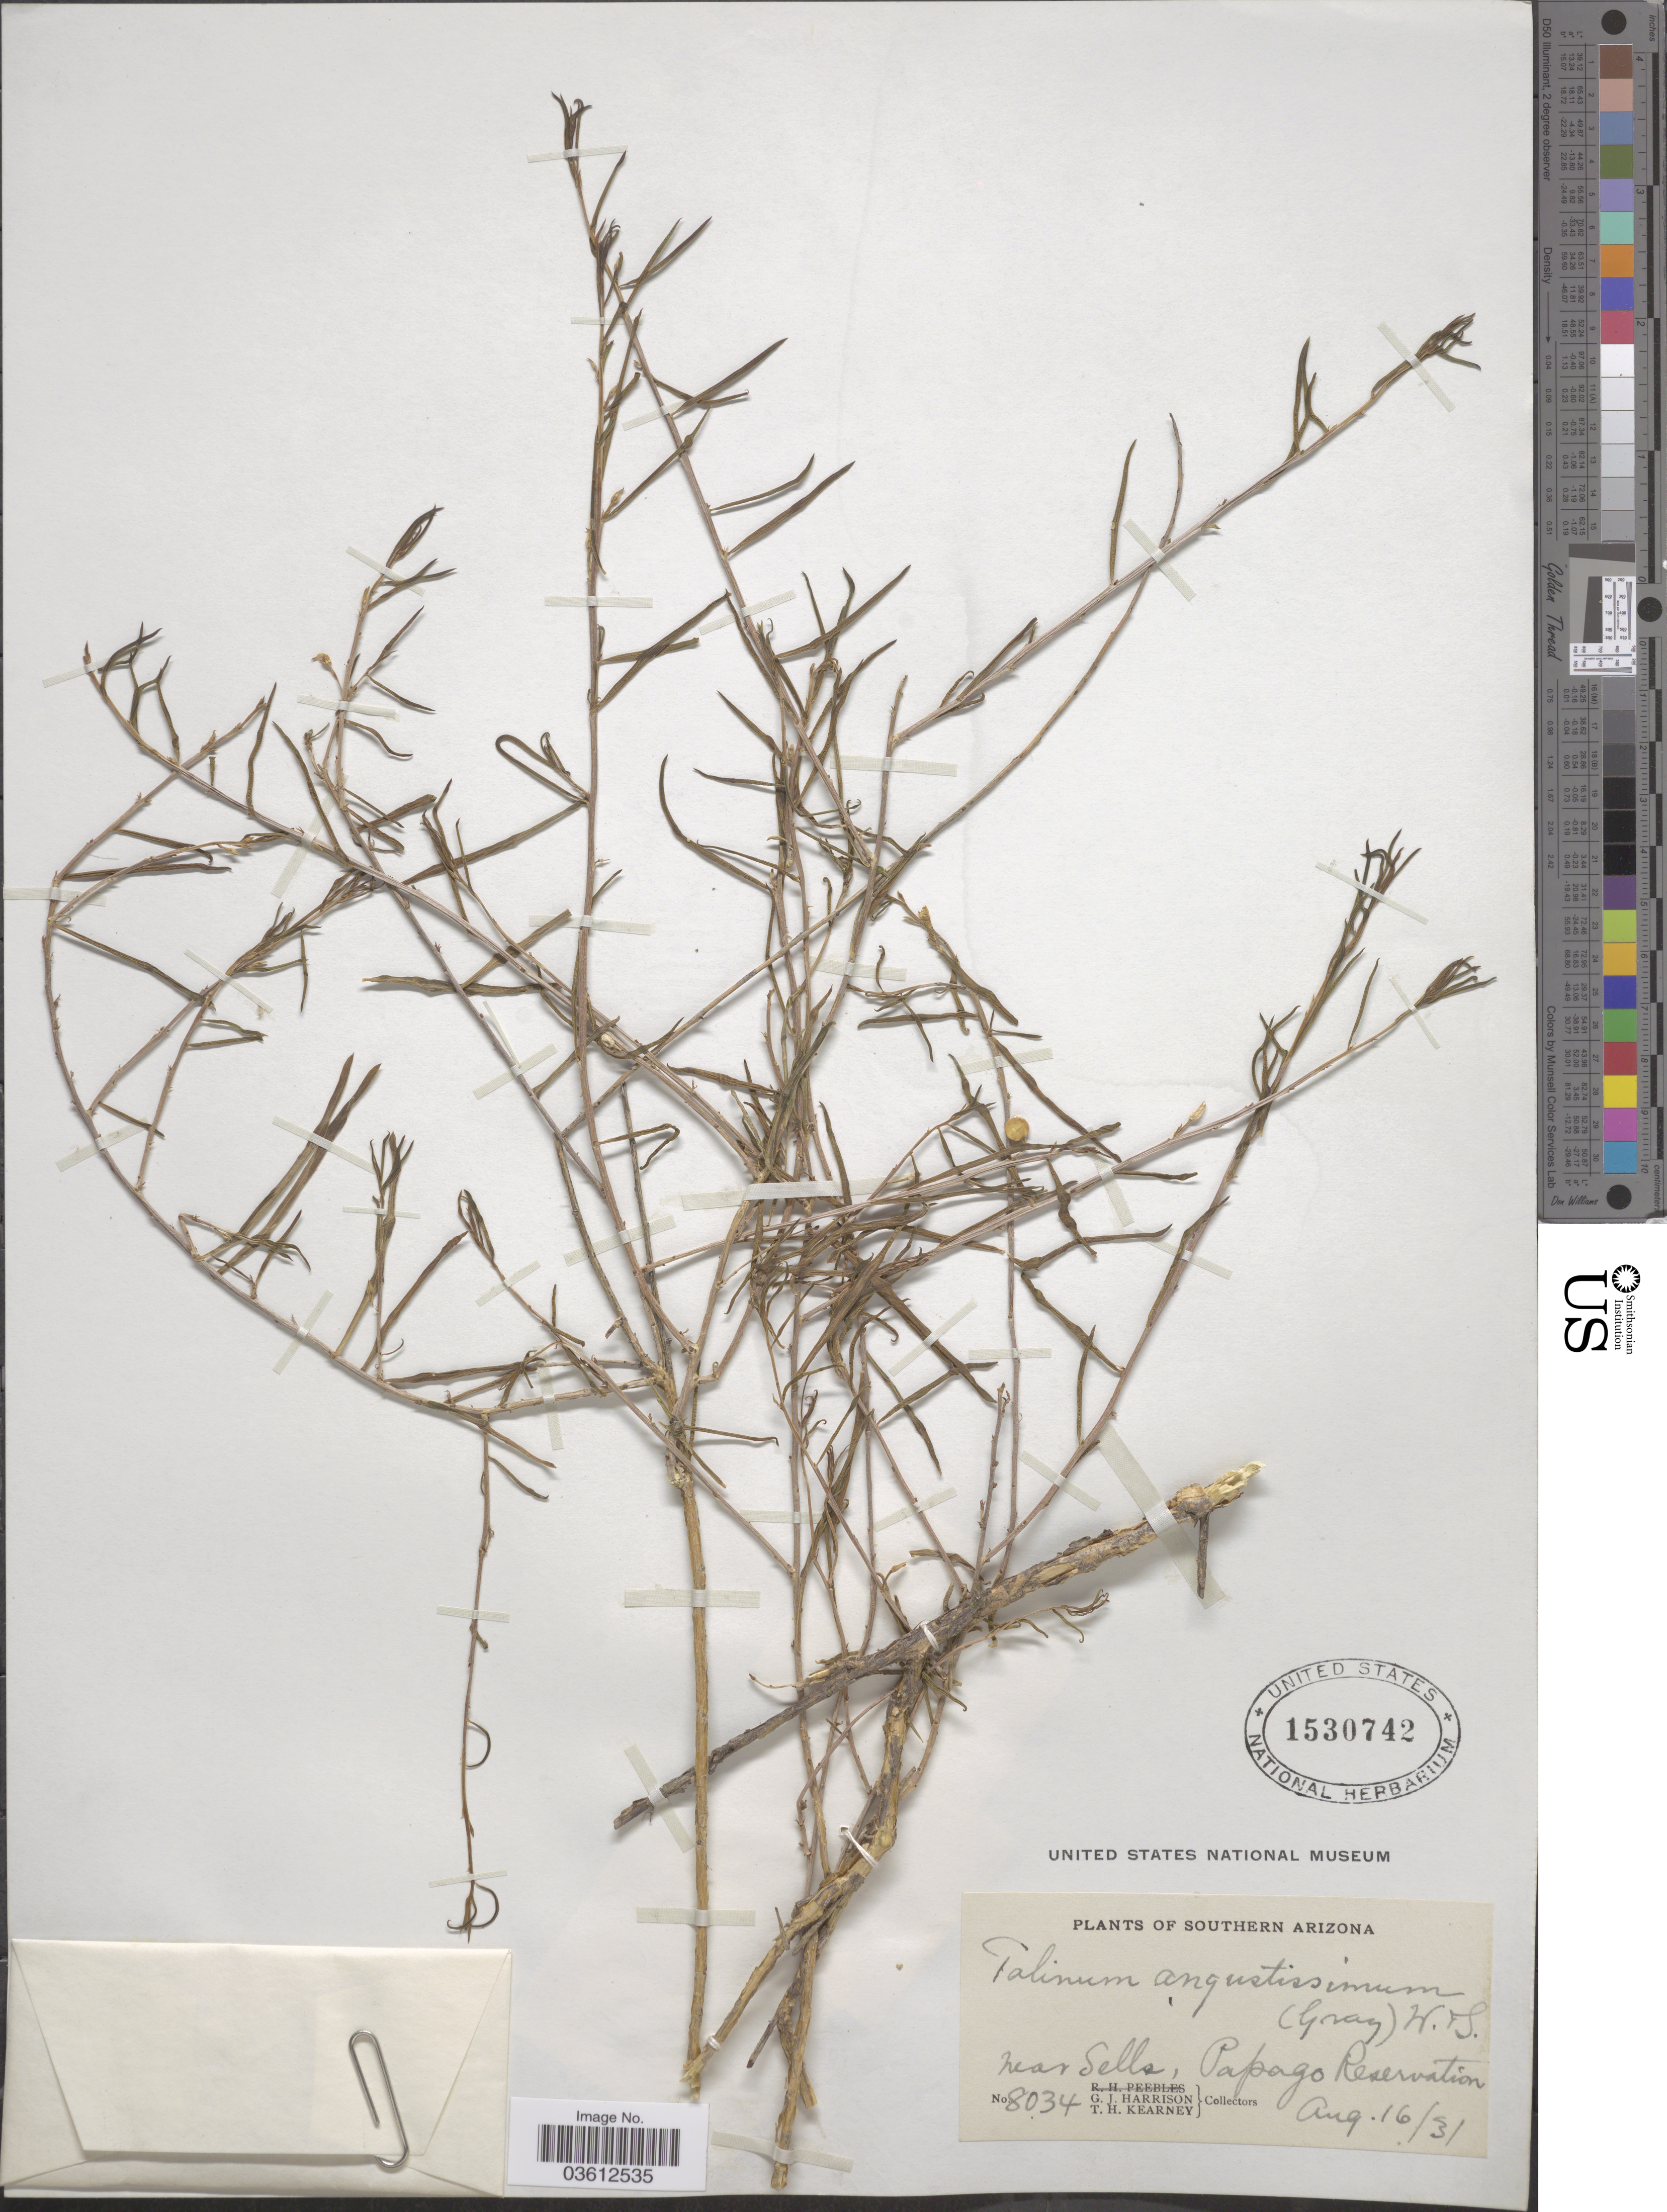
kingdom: Plantae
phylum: Tracheophyta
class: Magnoliopsida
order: Caryophyllales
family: Talinaceae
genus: Talinum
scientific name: Talinum angustissimum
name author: (Engelm.) Wooton & Standl.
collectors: G. J. Harrison & T. H. Kearney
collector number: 8034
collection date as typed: Transcribed d/m/y: 16/8/31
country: United States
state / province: Arizona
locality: Southern Arizona. Near Sells, Papago Reservation.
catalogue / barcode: US 1530742